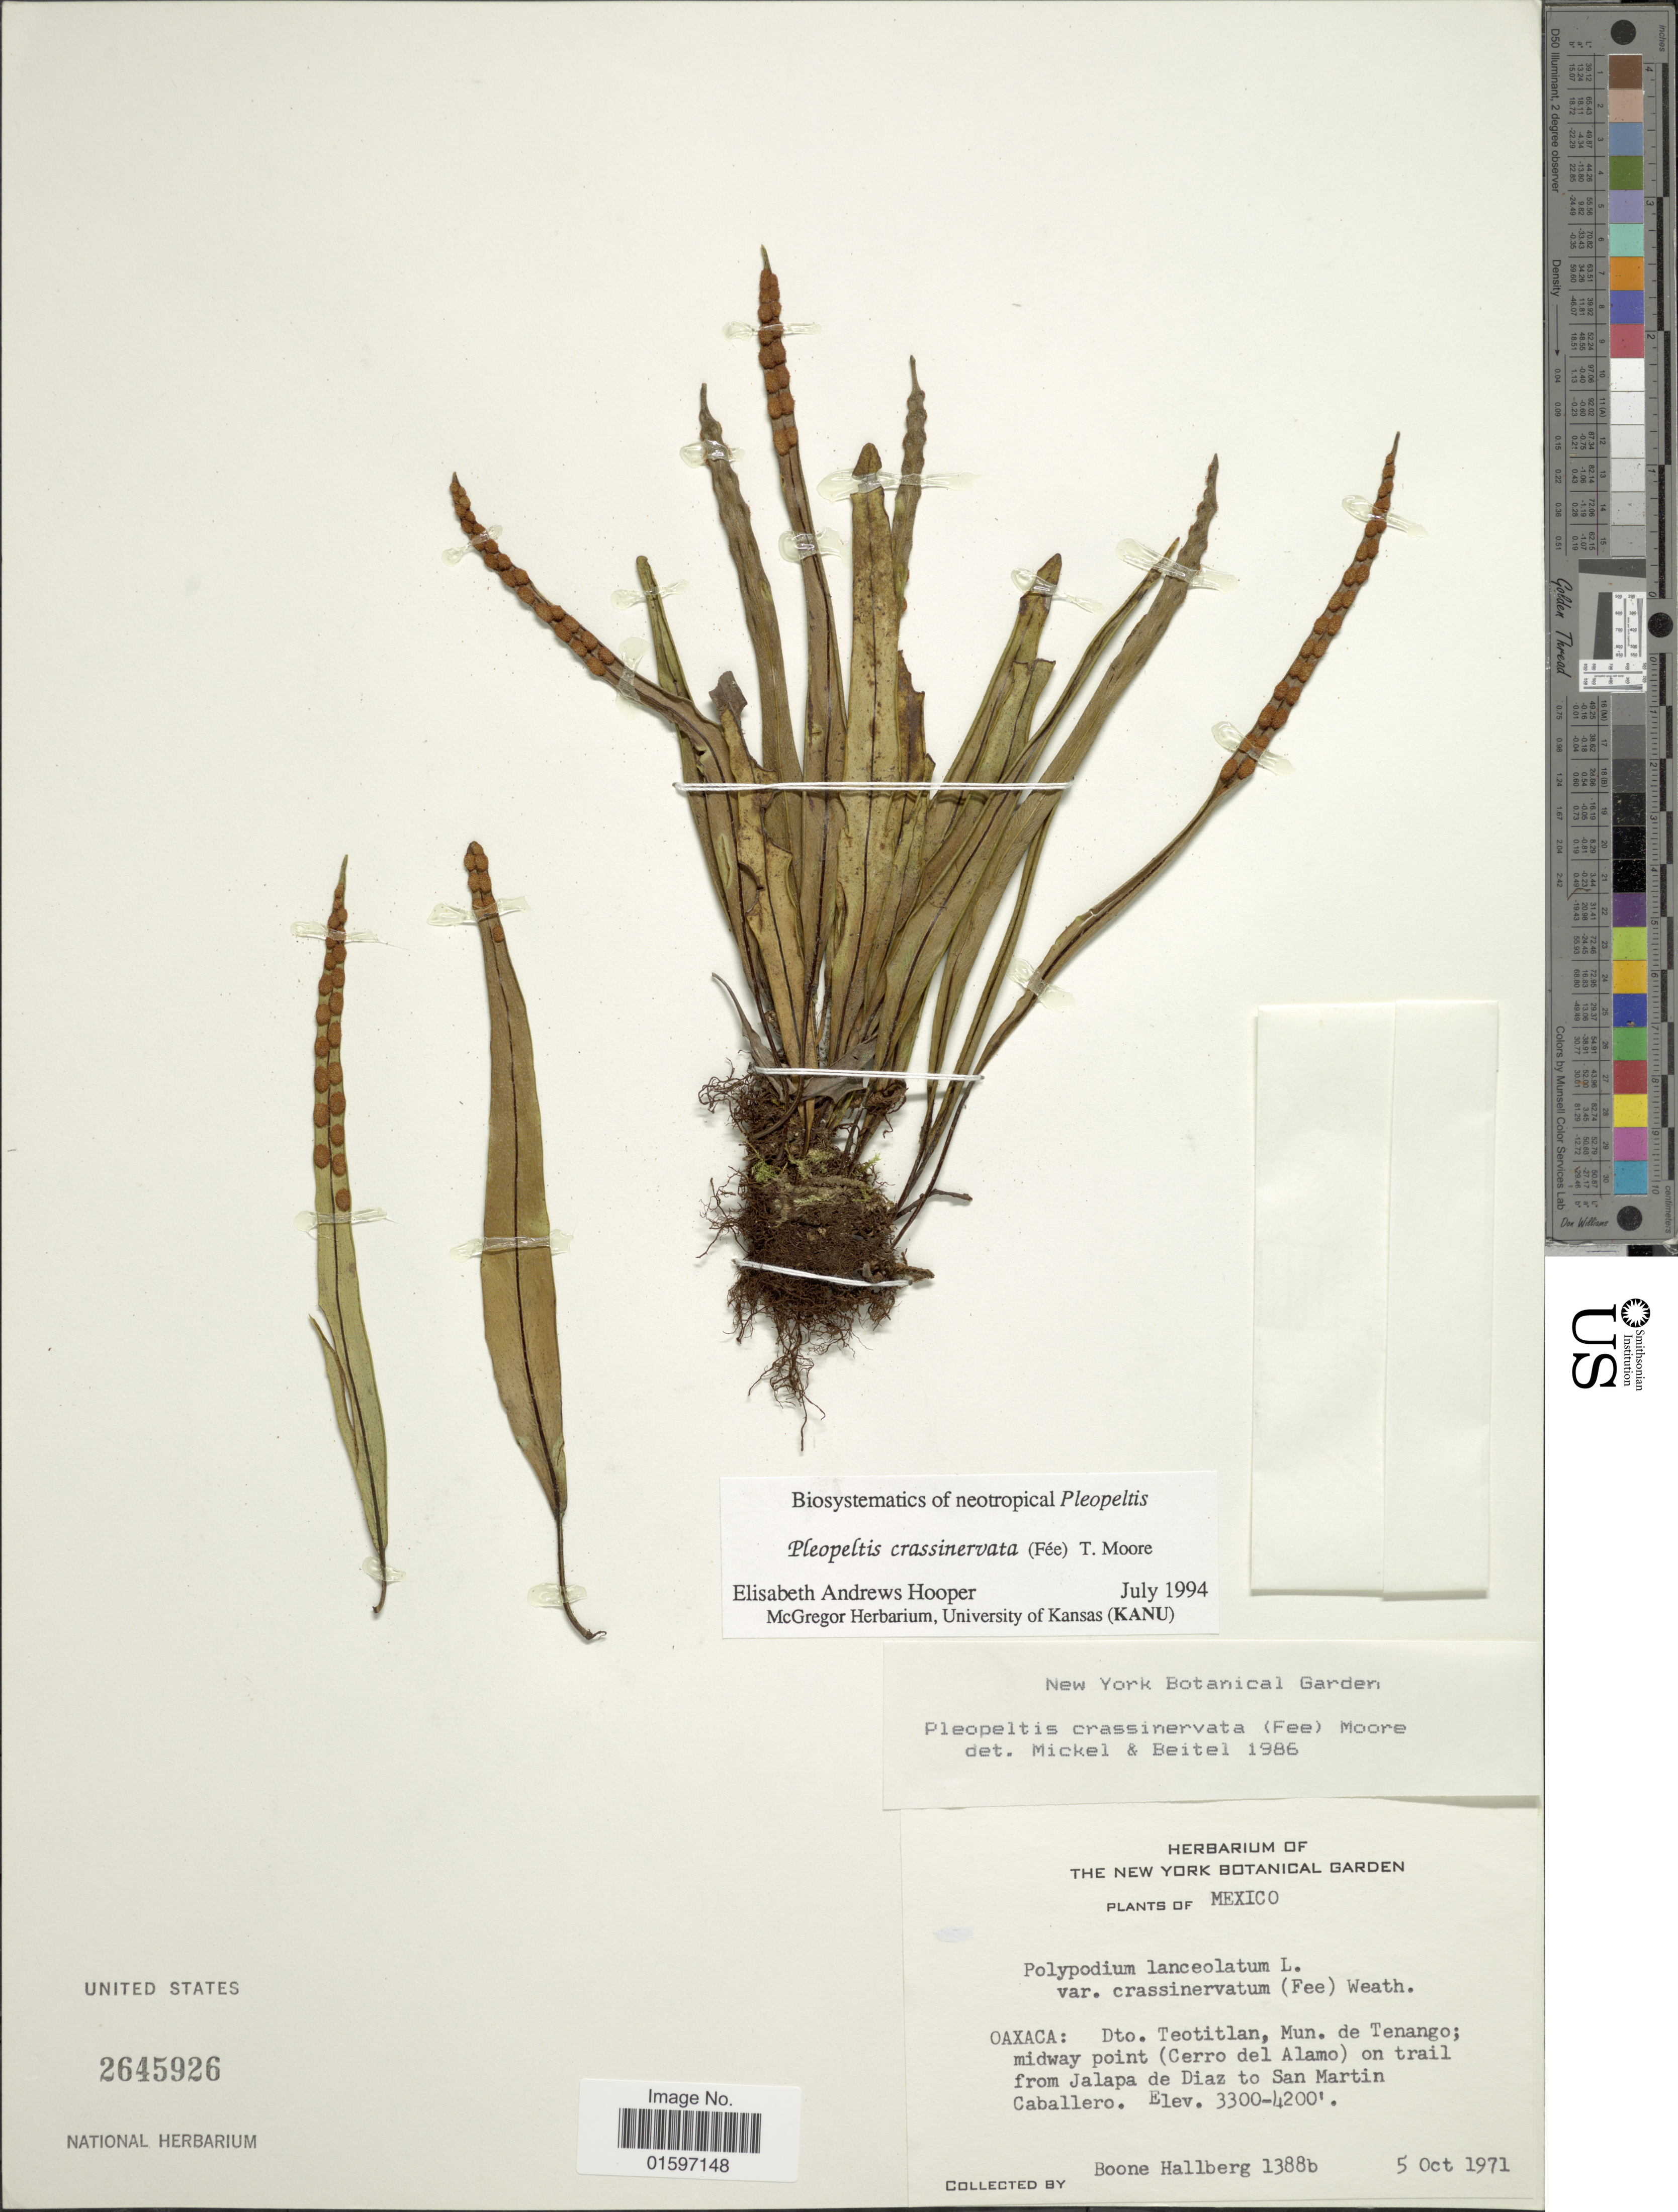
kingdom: Plantae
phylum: Tracheophyta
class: Polypodiopsida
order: Polypodiales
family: Polypodiaceae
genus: Pleopeltis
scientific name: Pleopeltis crassinervata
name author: (Fée) T. Moore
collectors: B. Hallberg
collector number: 1388b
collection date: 1971-10-05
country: Mexico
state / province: Oaxaca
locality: Dto. Teotitlan, Mun. de Tenango; midway point (Cerro del Alamo) on trail from Jalapa de Diaz to San Martin Caballero.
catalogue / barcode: US 2645926